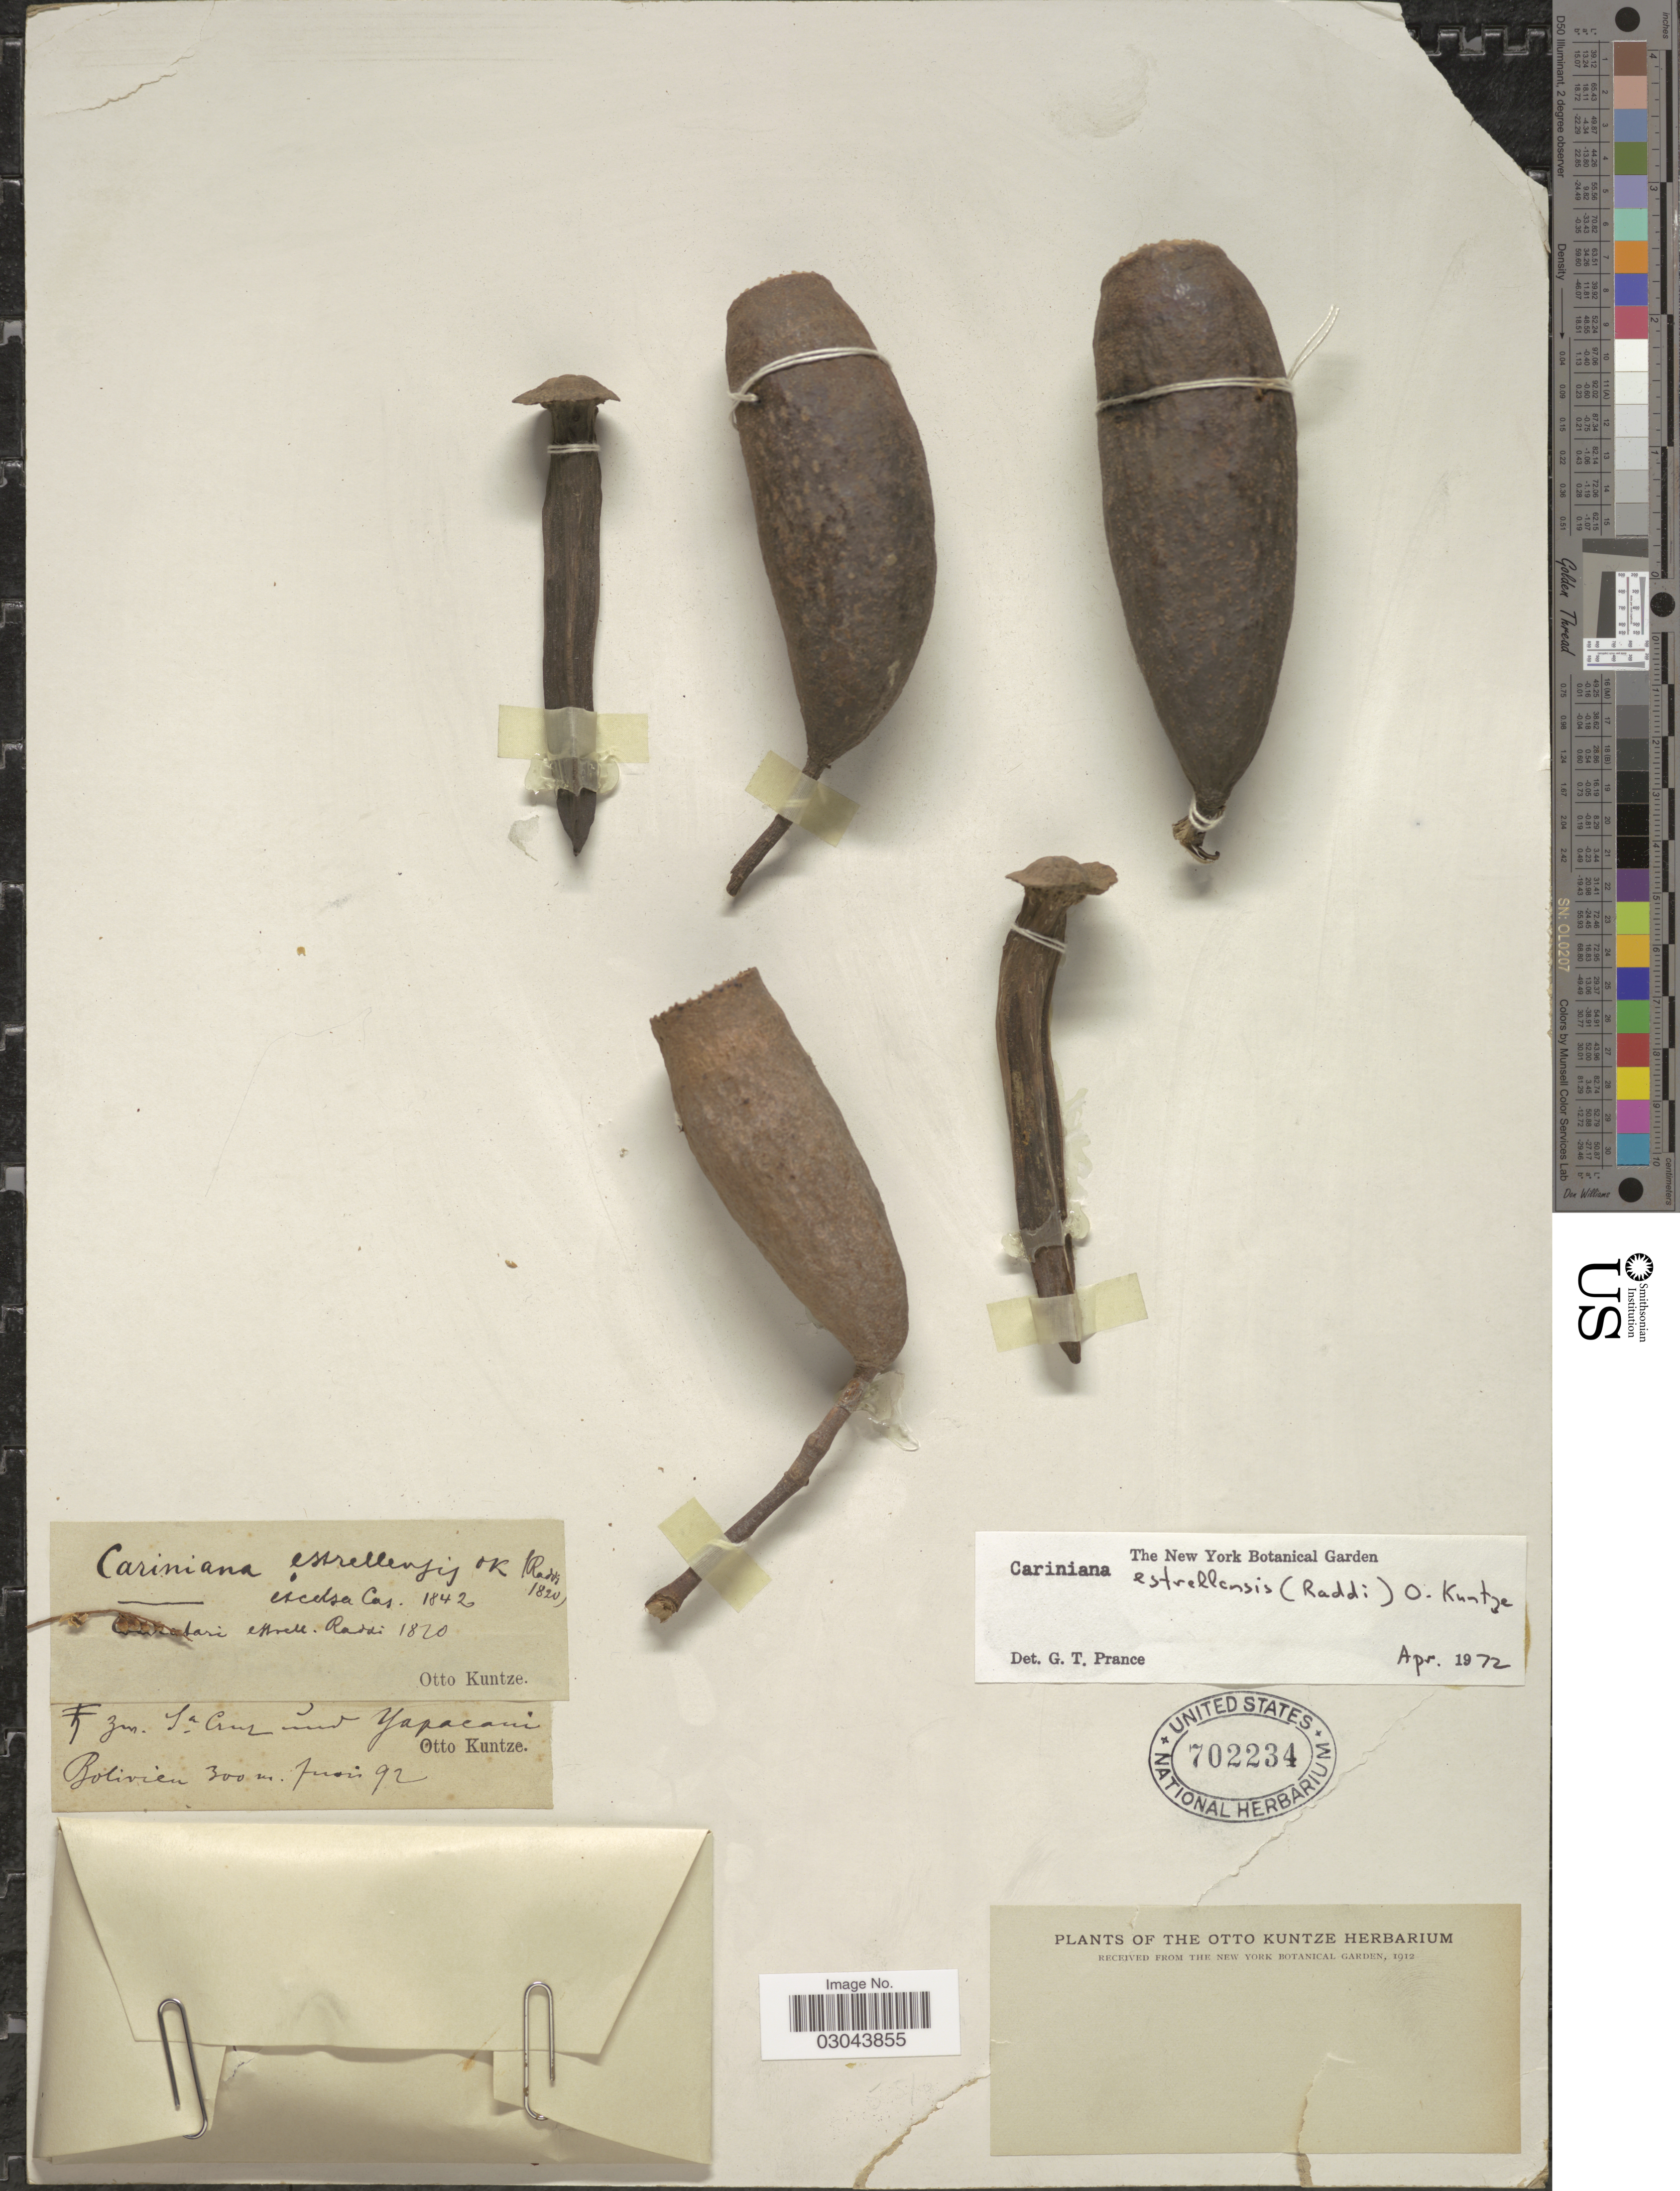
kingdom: Plantae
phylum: Tracheophyta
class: Magnoliopsida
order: Ericales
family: Lecythidaceae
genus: Cariniana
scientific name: Cariniana estrellensis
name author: (Raddi) Kuntze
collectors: C.E.O. Kuntze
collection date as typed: Transcribed d/m/y: /6/92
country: Bolivia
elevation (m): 300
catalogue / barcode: US 702234